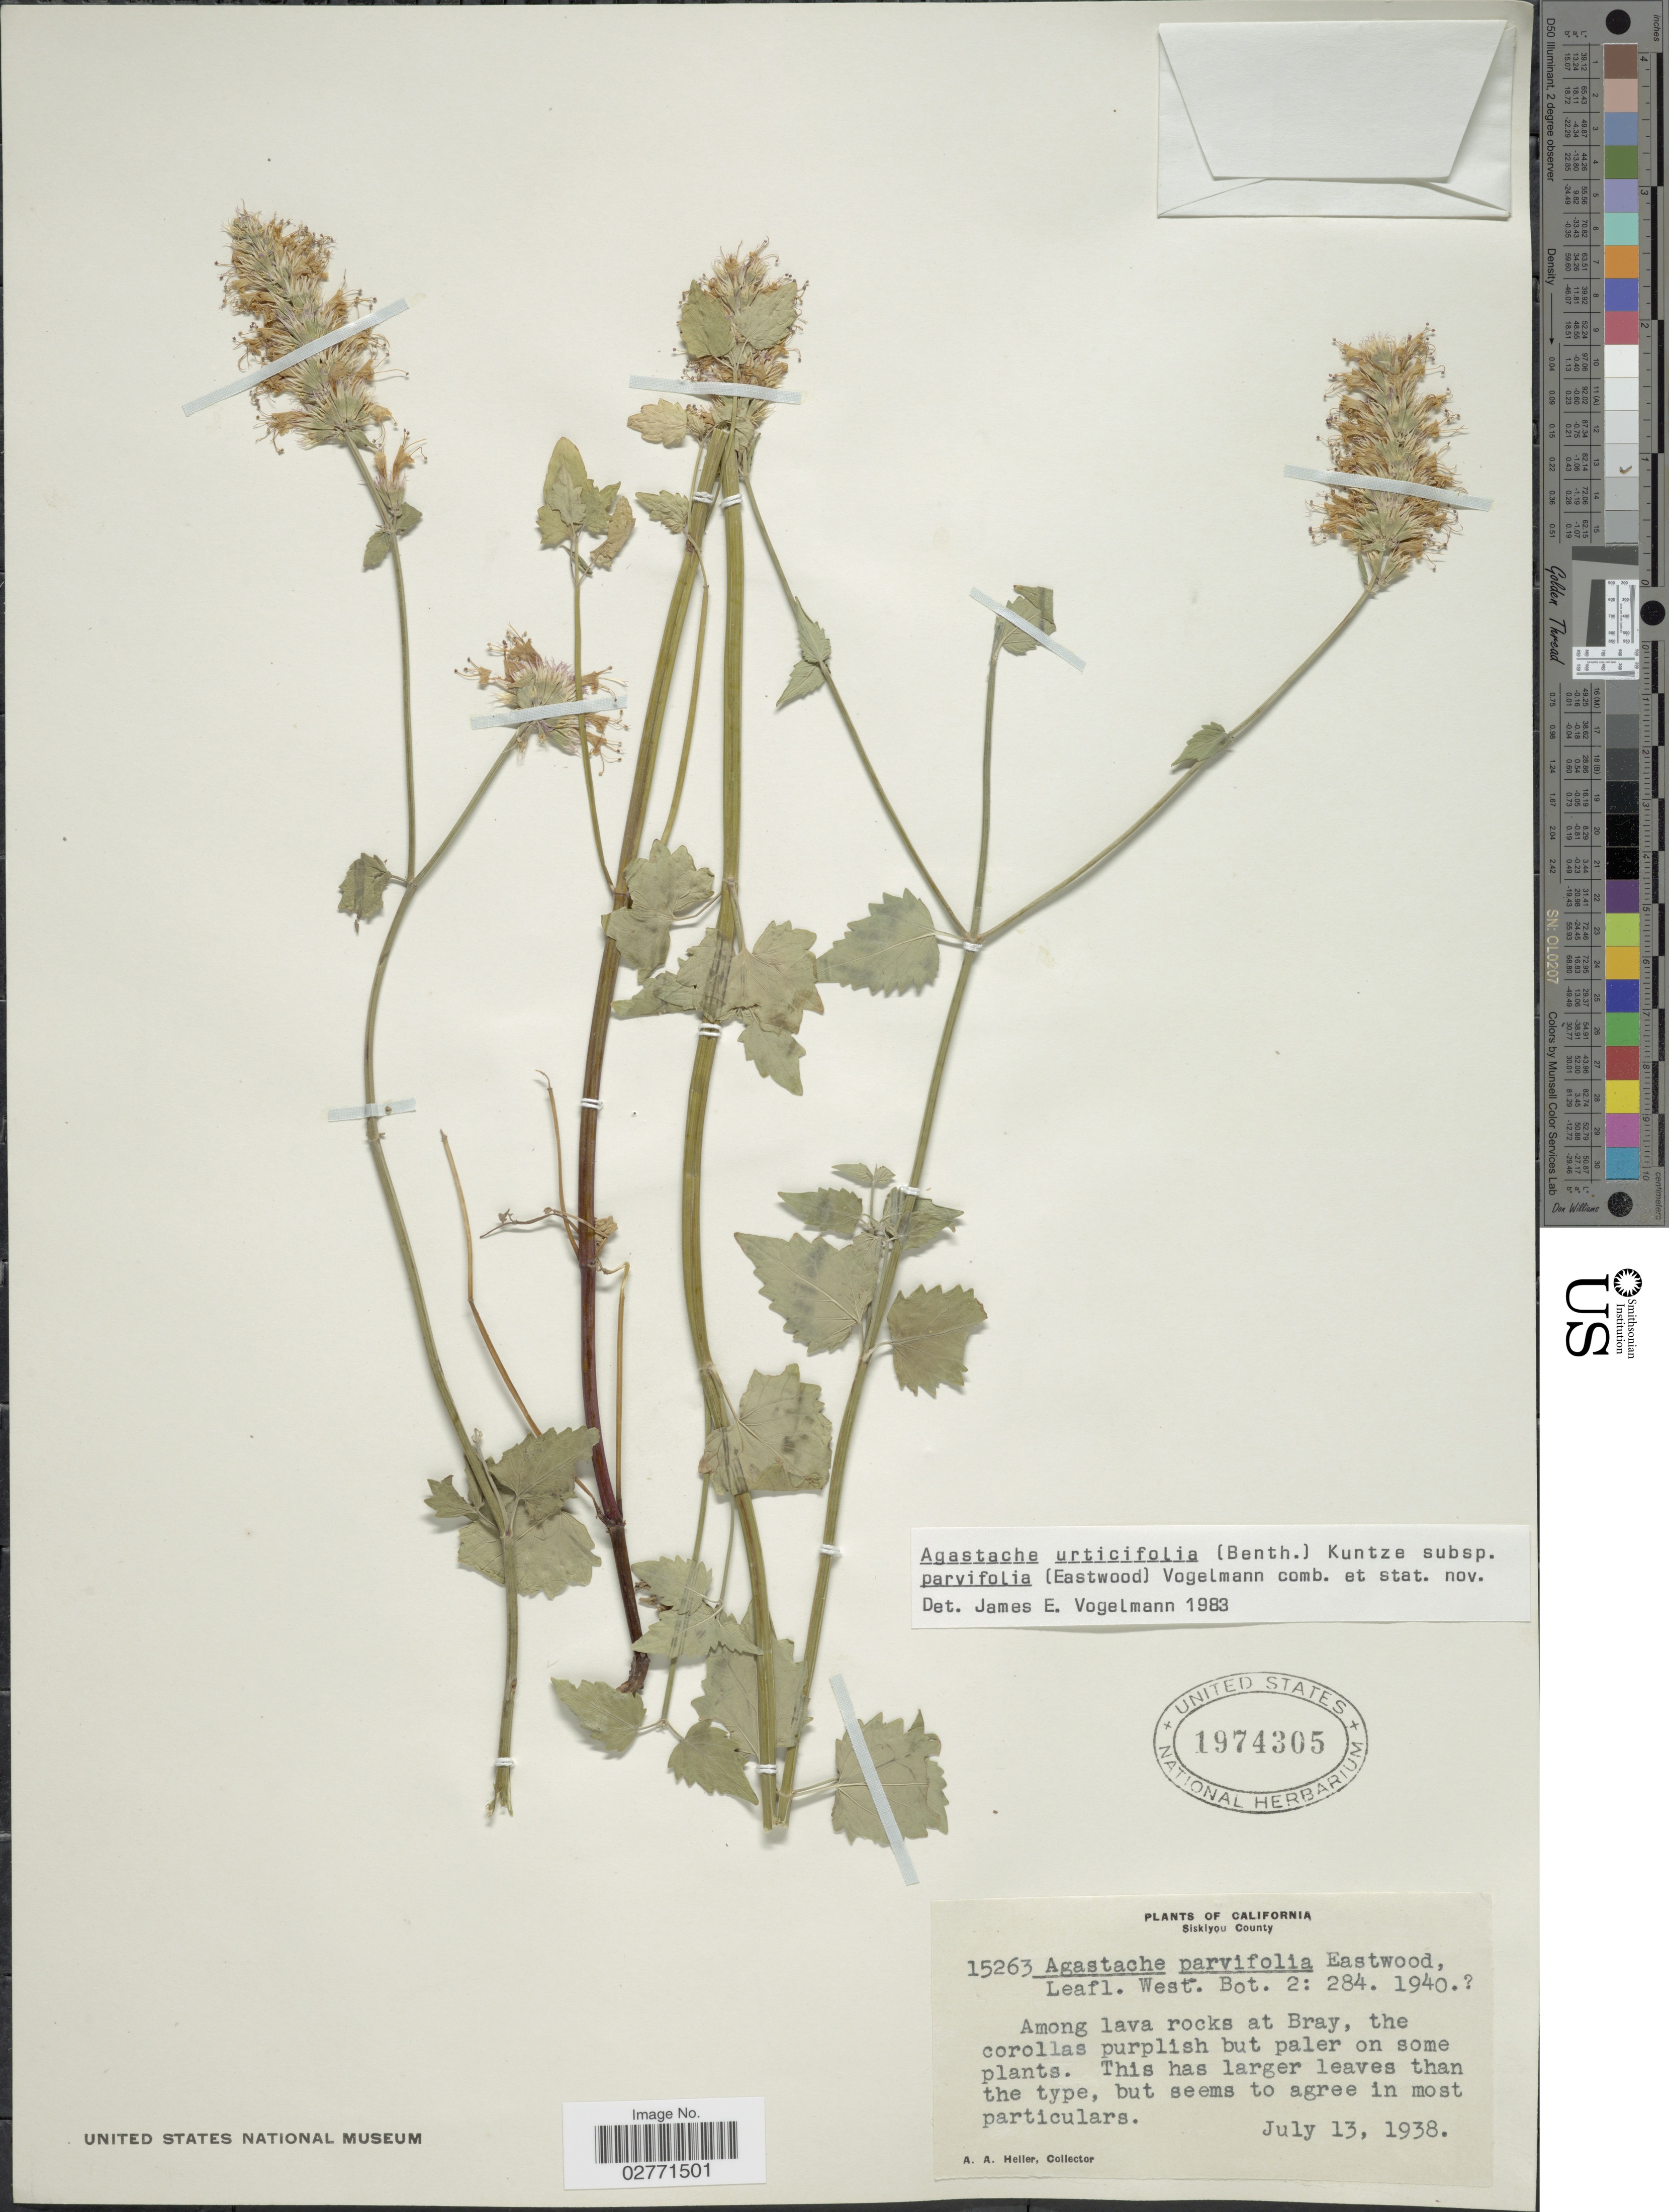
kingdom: Plantae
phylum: Tracheophyta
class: Magnoliopsida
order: Lamiales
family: Lamiaceae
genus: Agastache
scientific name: Agastache urticifolia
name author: (Benth.) Kuntze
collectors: A. A. Heller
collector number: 15263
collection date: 1938-07-13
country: United States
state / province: California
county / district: Siskiyou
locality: Siskiyou County.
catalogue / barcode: US 1974305